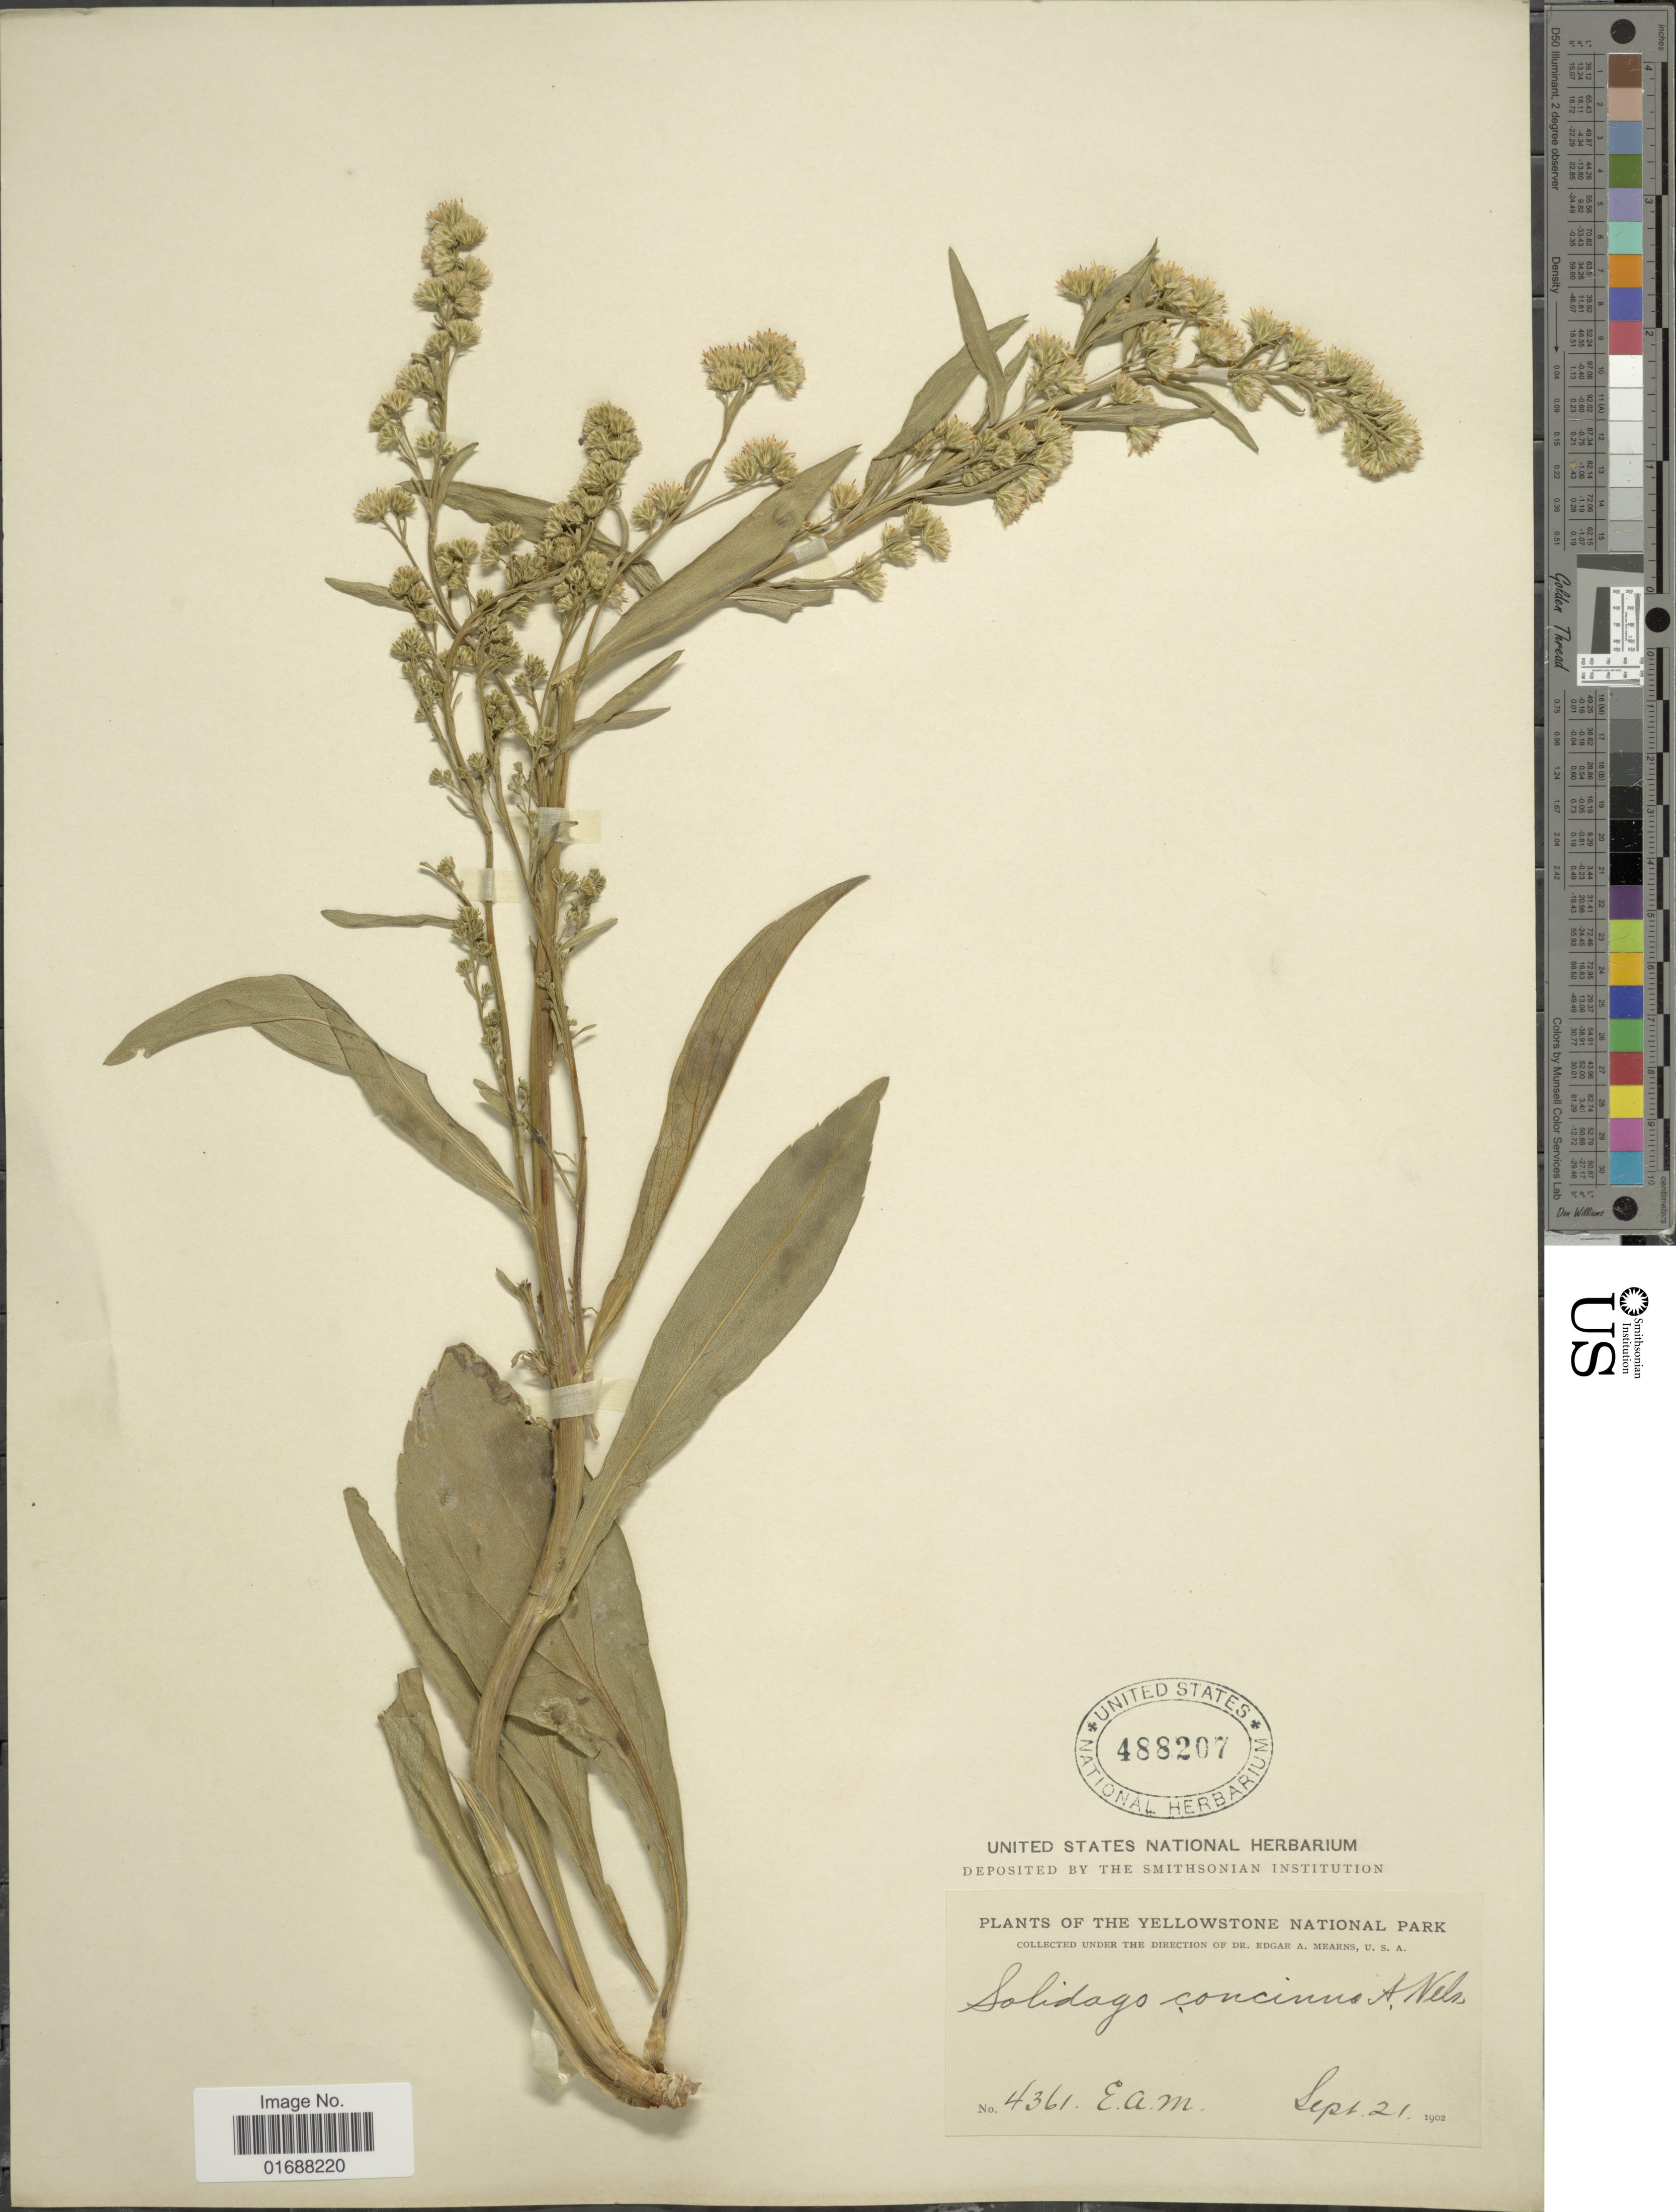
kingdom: Plantae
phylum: Tracheophyta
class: Magnoliopsida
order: Asterales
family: Asteraceae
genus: Solidago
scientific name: Solidago missouriensis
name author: Nutt.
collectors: E. A. Mearns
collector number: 4361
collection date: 1902-09-21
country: United States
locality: Yellowstone National Park.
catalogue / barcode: US 488207